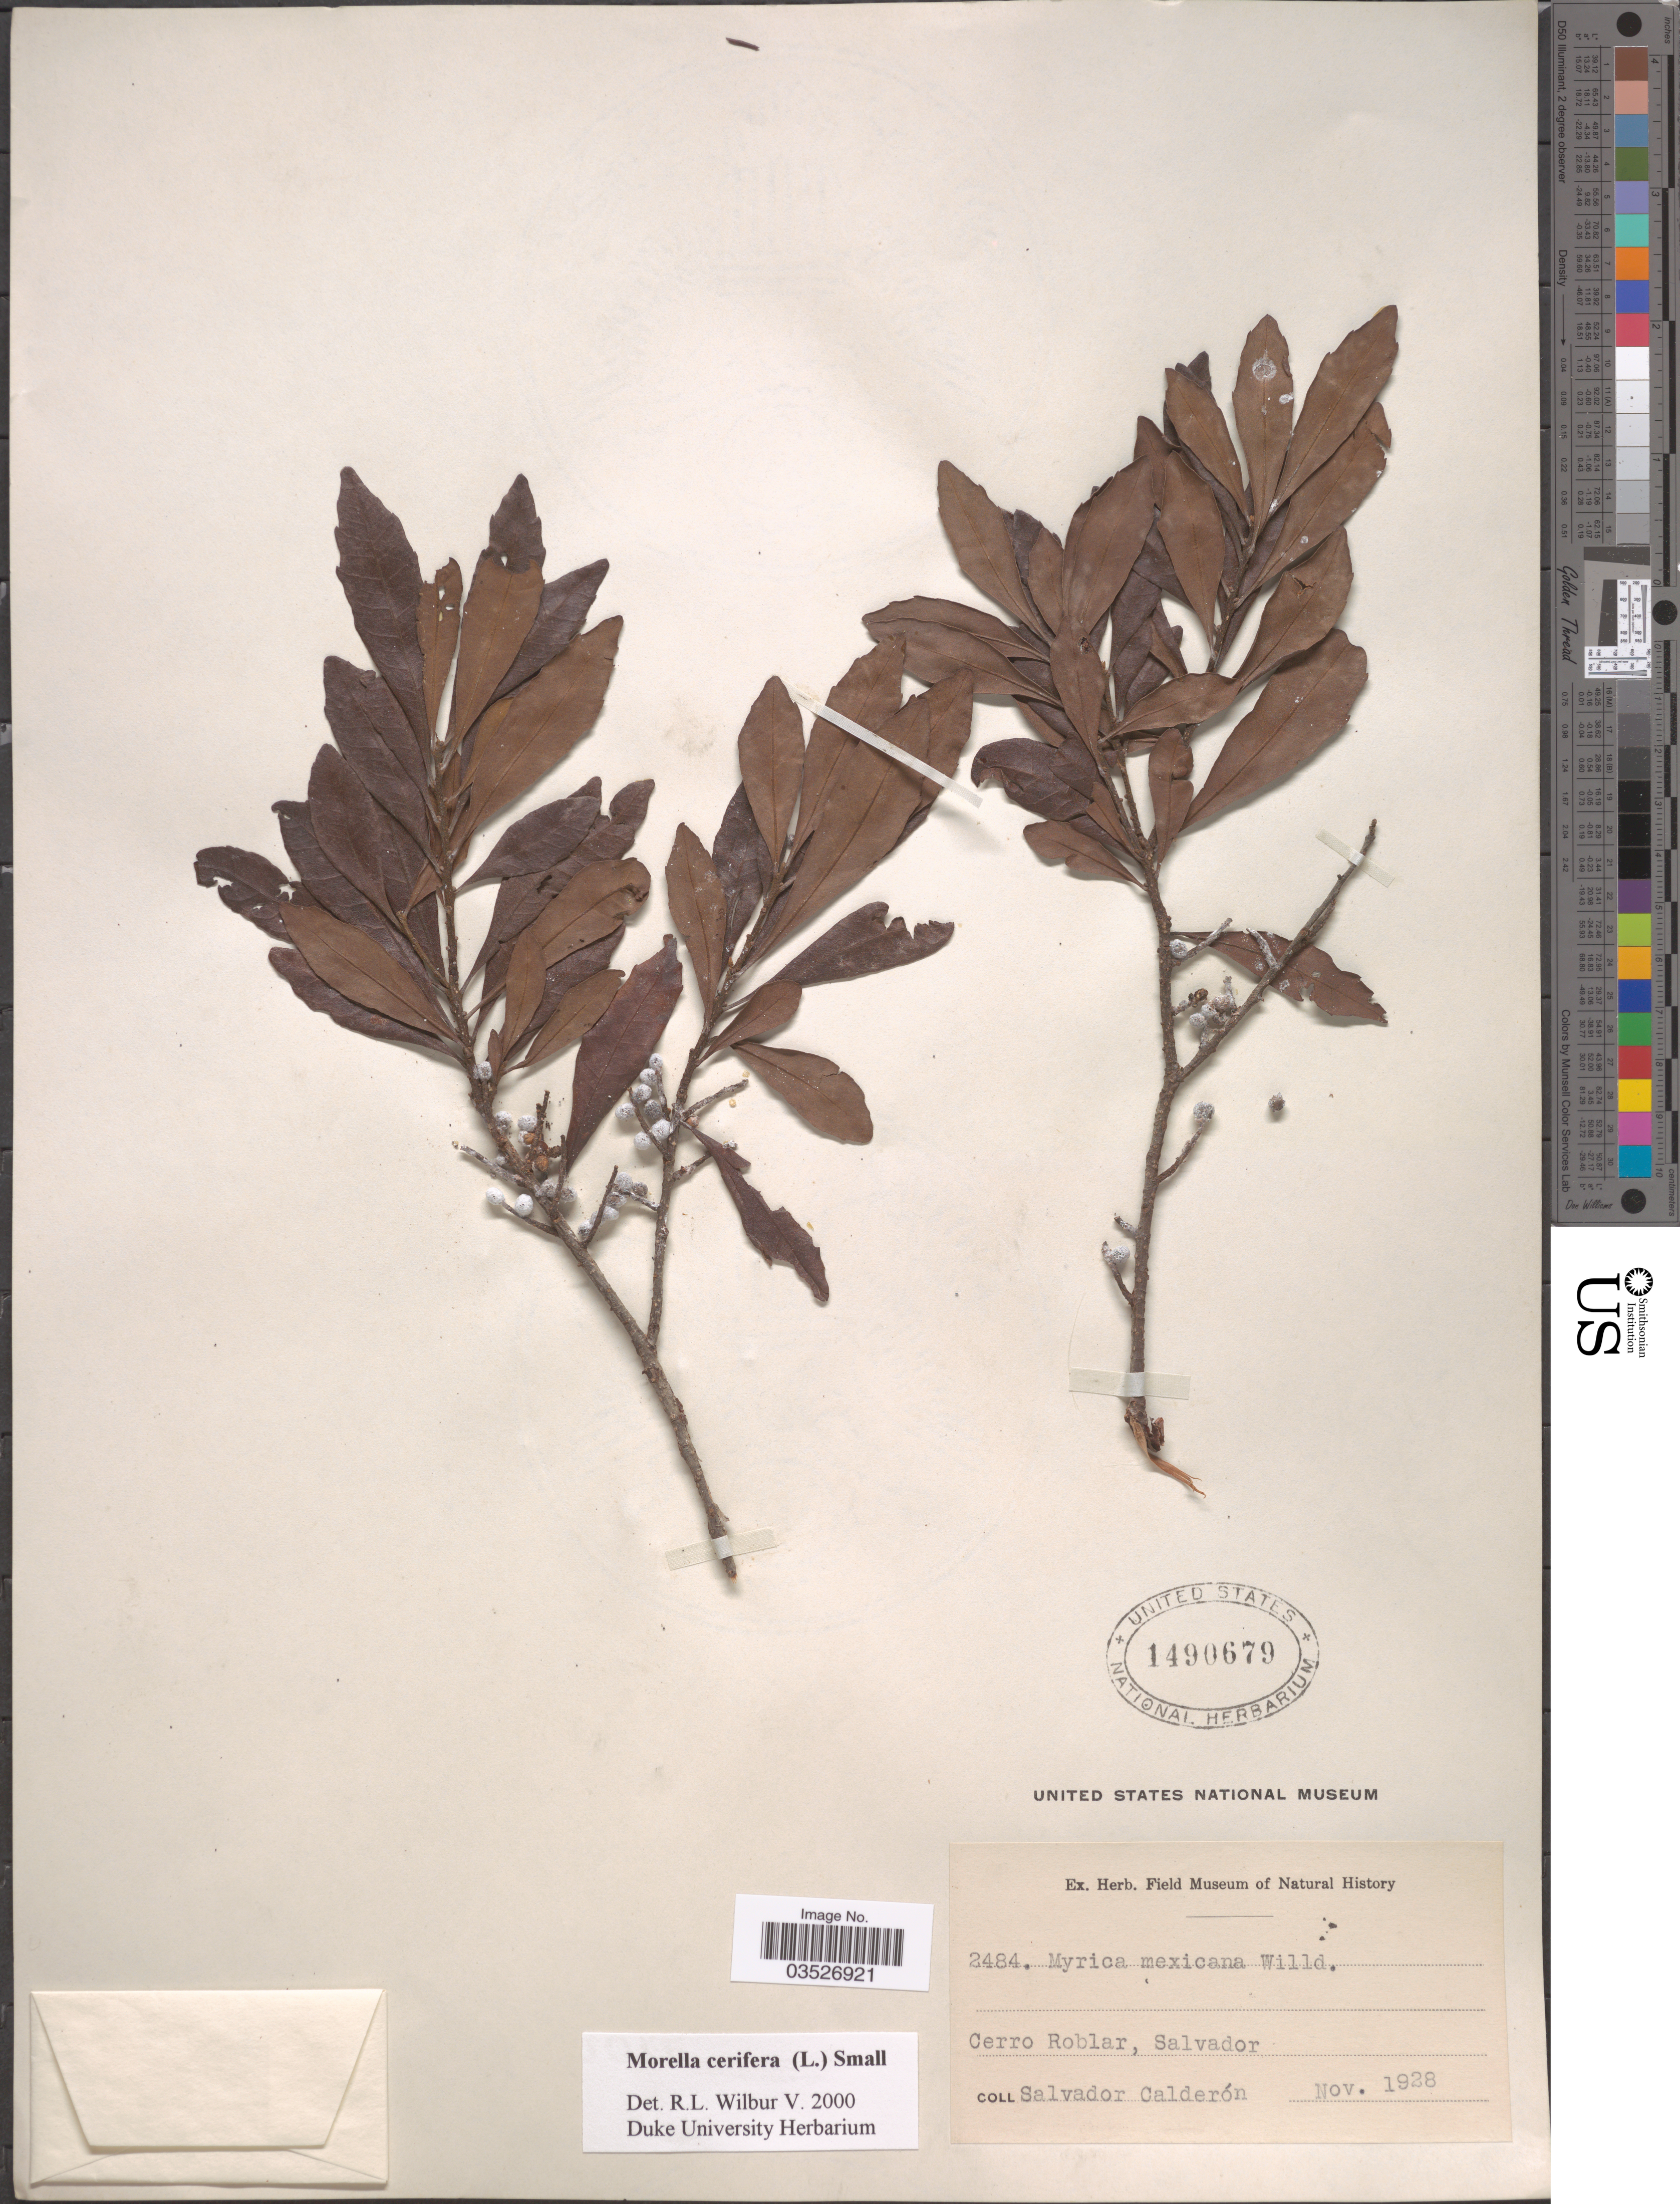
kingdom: Plantae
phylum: Tracheophyta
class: Magnoliopsida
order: Fagales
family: Myricaceae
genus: Morella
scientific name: Morella cerifera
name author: (L.) Small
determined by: Wilbur, R. L.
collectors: S. Calderón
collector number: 2484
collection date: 1928-11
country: El Salvador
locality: Cerro Roblar, Salvador.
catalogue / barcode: US 1490679